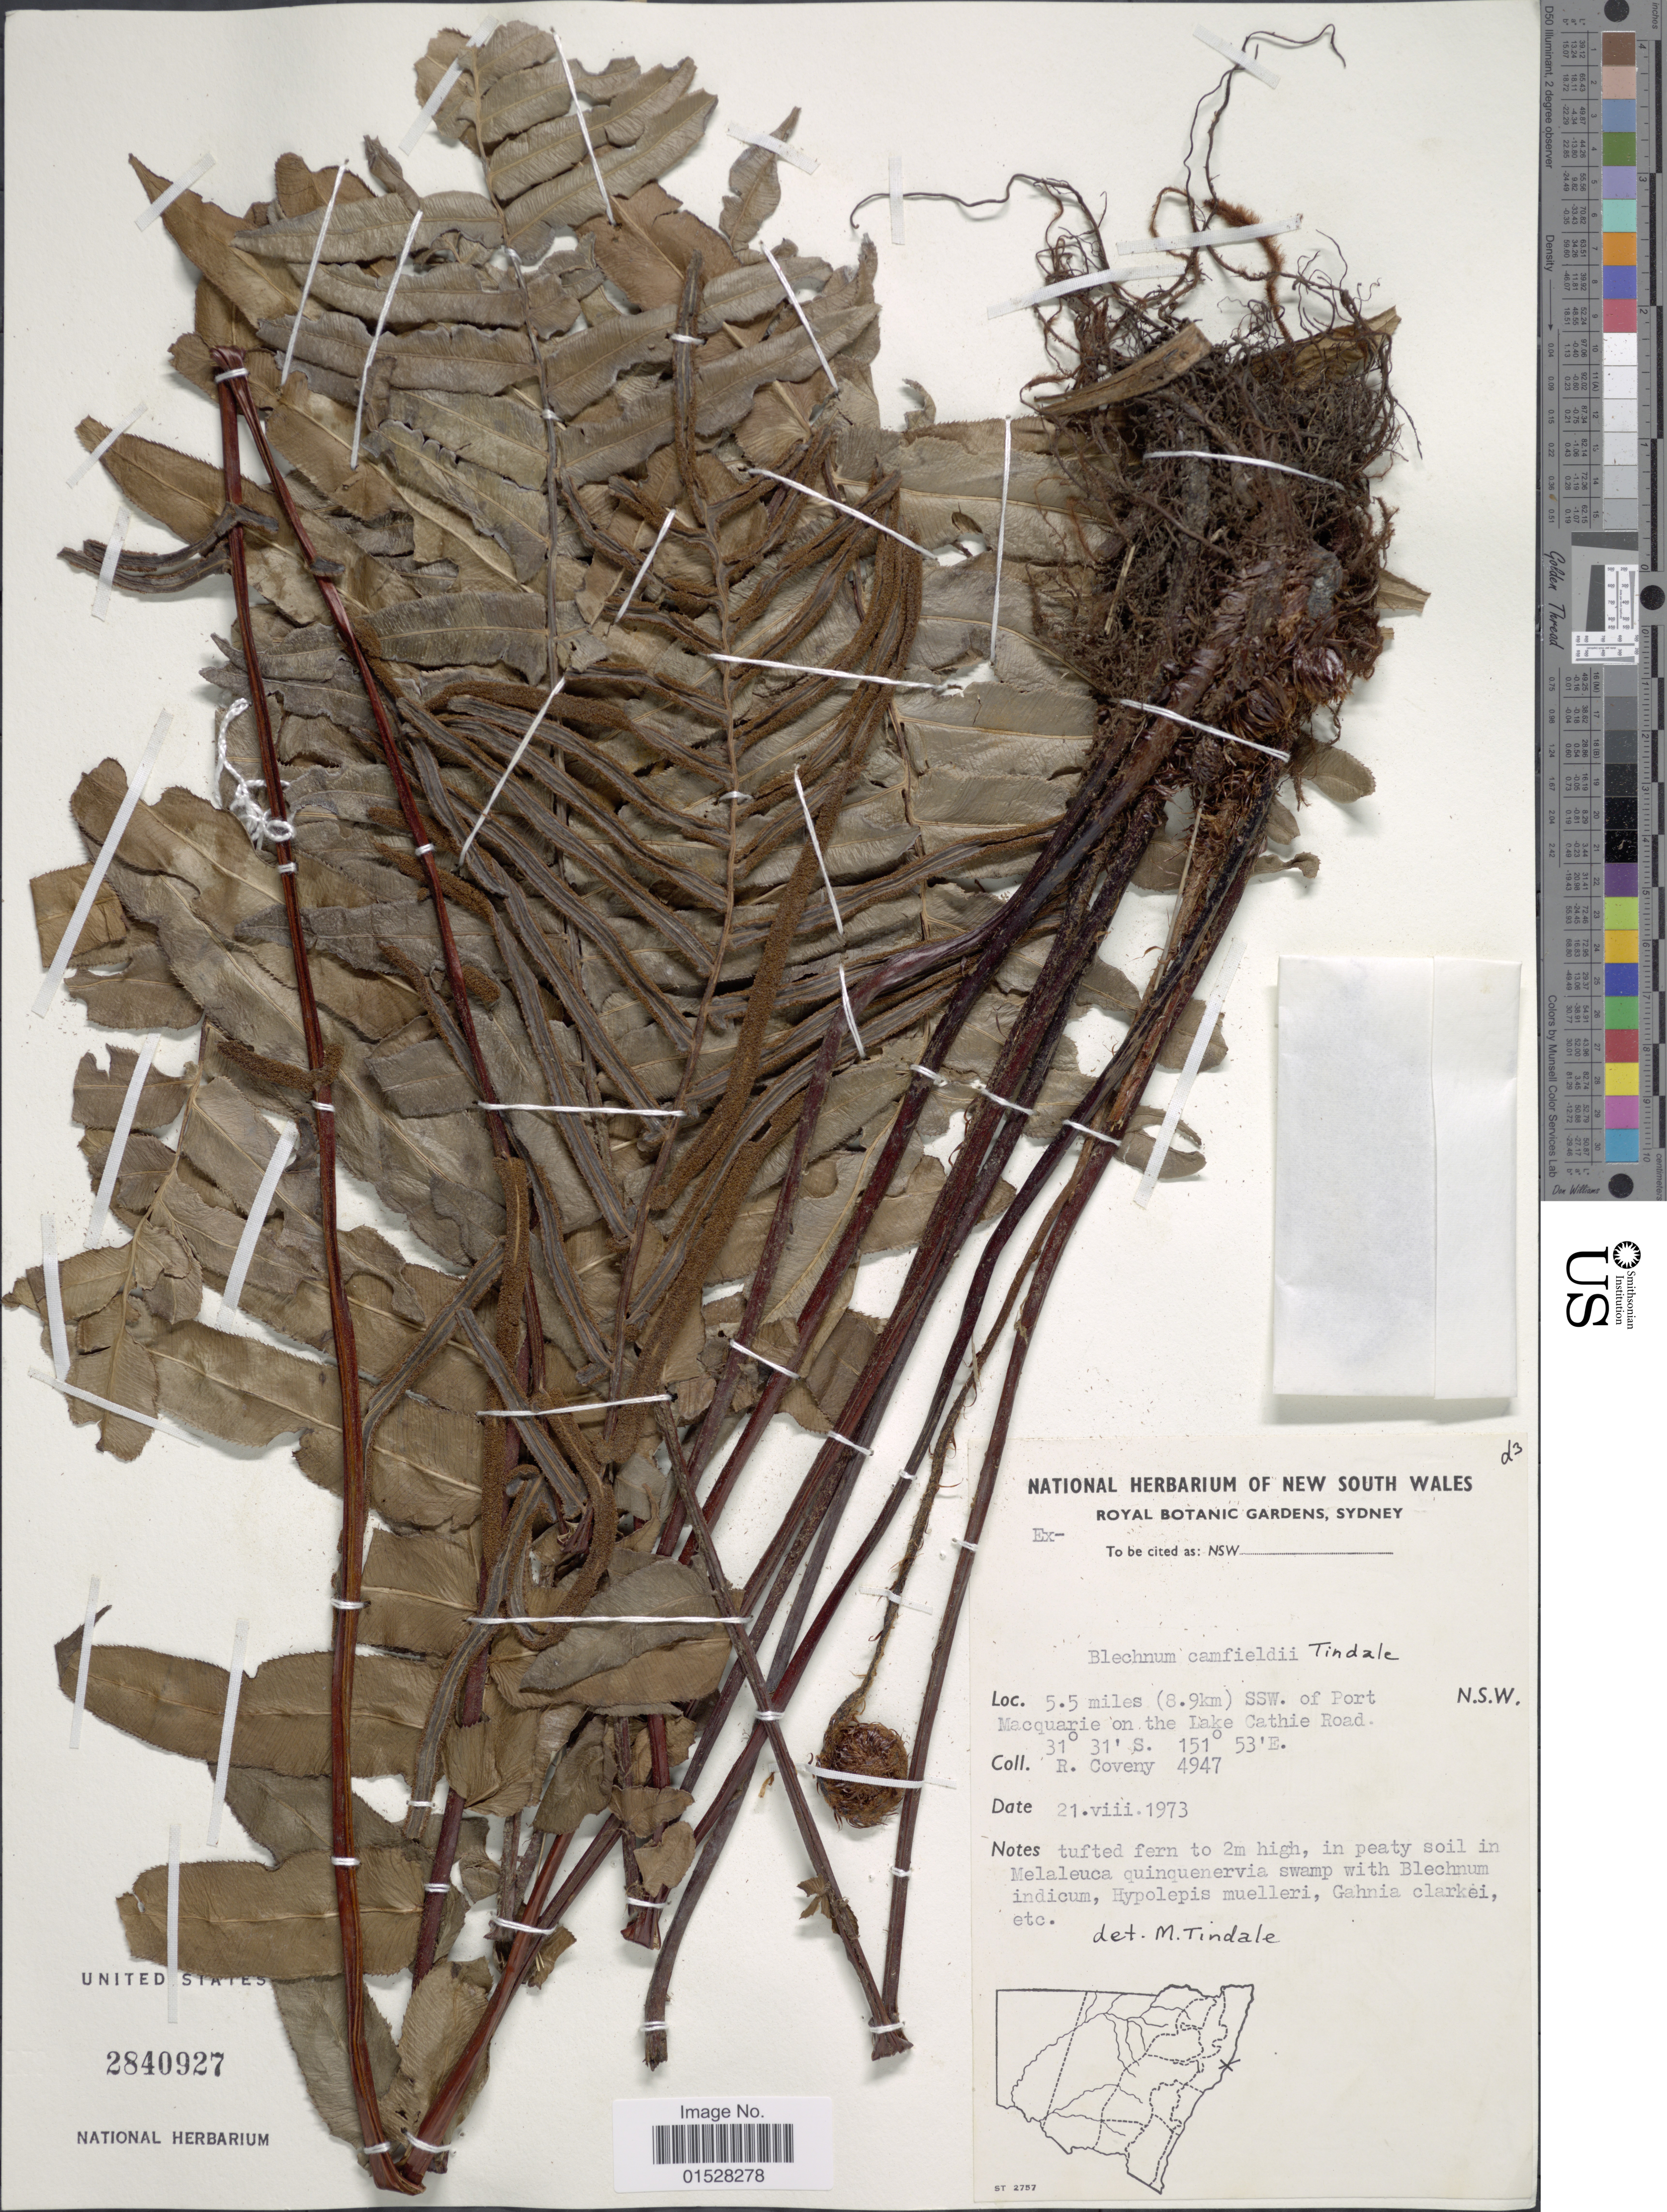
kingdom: Plantae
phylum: Tracheophyta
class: Polypodiopsida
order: Polypodiales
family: Blechnaceae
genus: Blechnum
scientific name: Blechnum camfieldii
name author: Tindale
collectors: R. Coveny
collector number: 4947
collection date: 1973-08-21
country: Australia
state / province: New South Wales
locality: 5.5 miles (8.9km) SSW. of Port Macquarie on the Lake Cathie Road.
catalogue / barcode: US 2840927